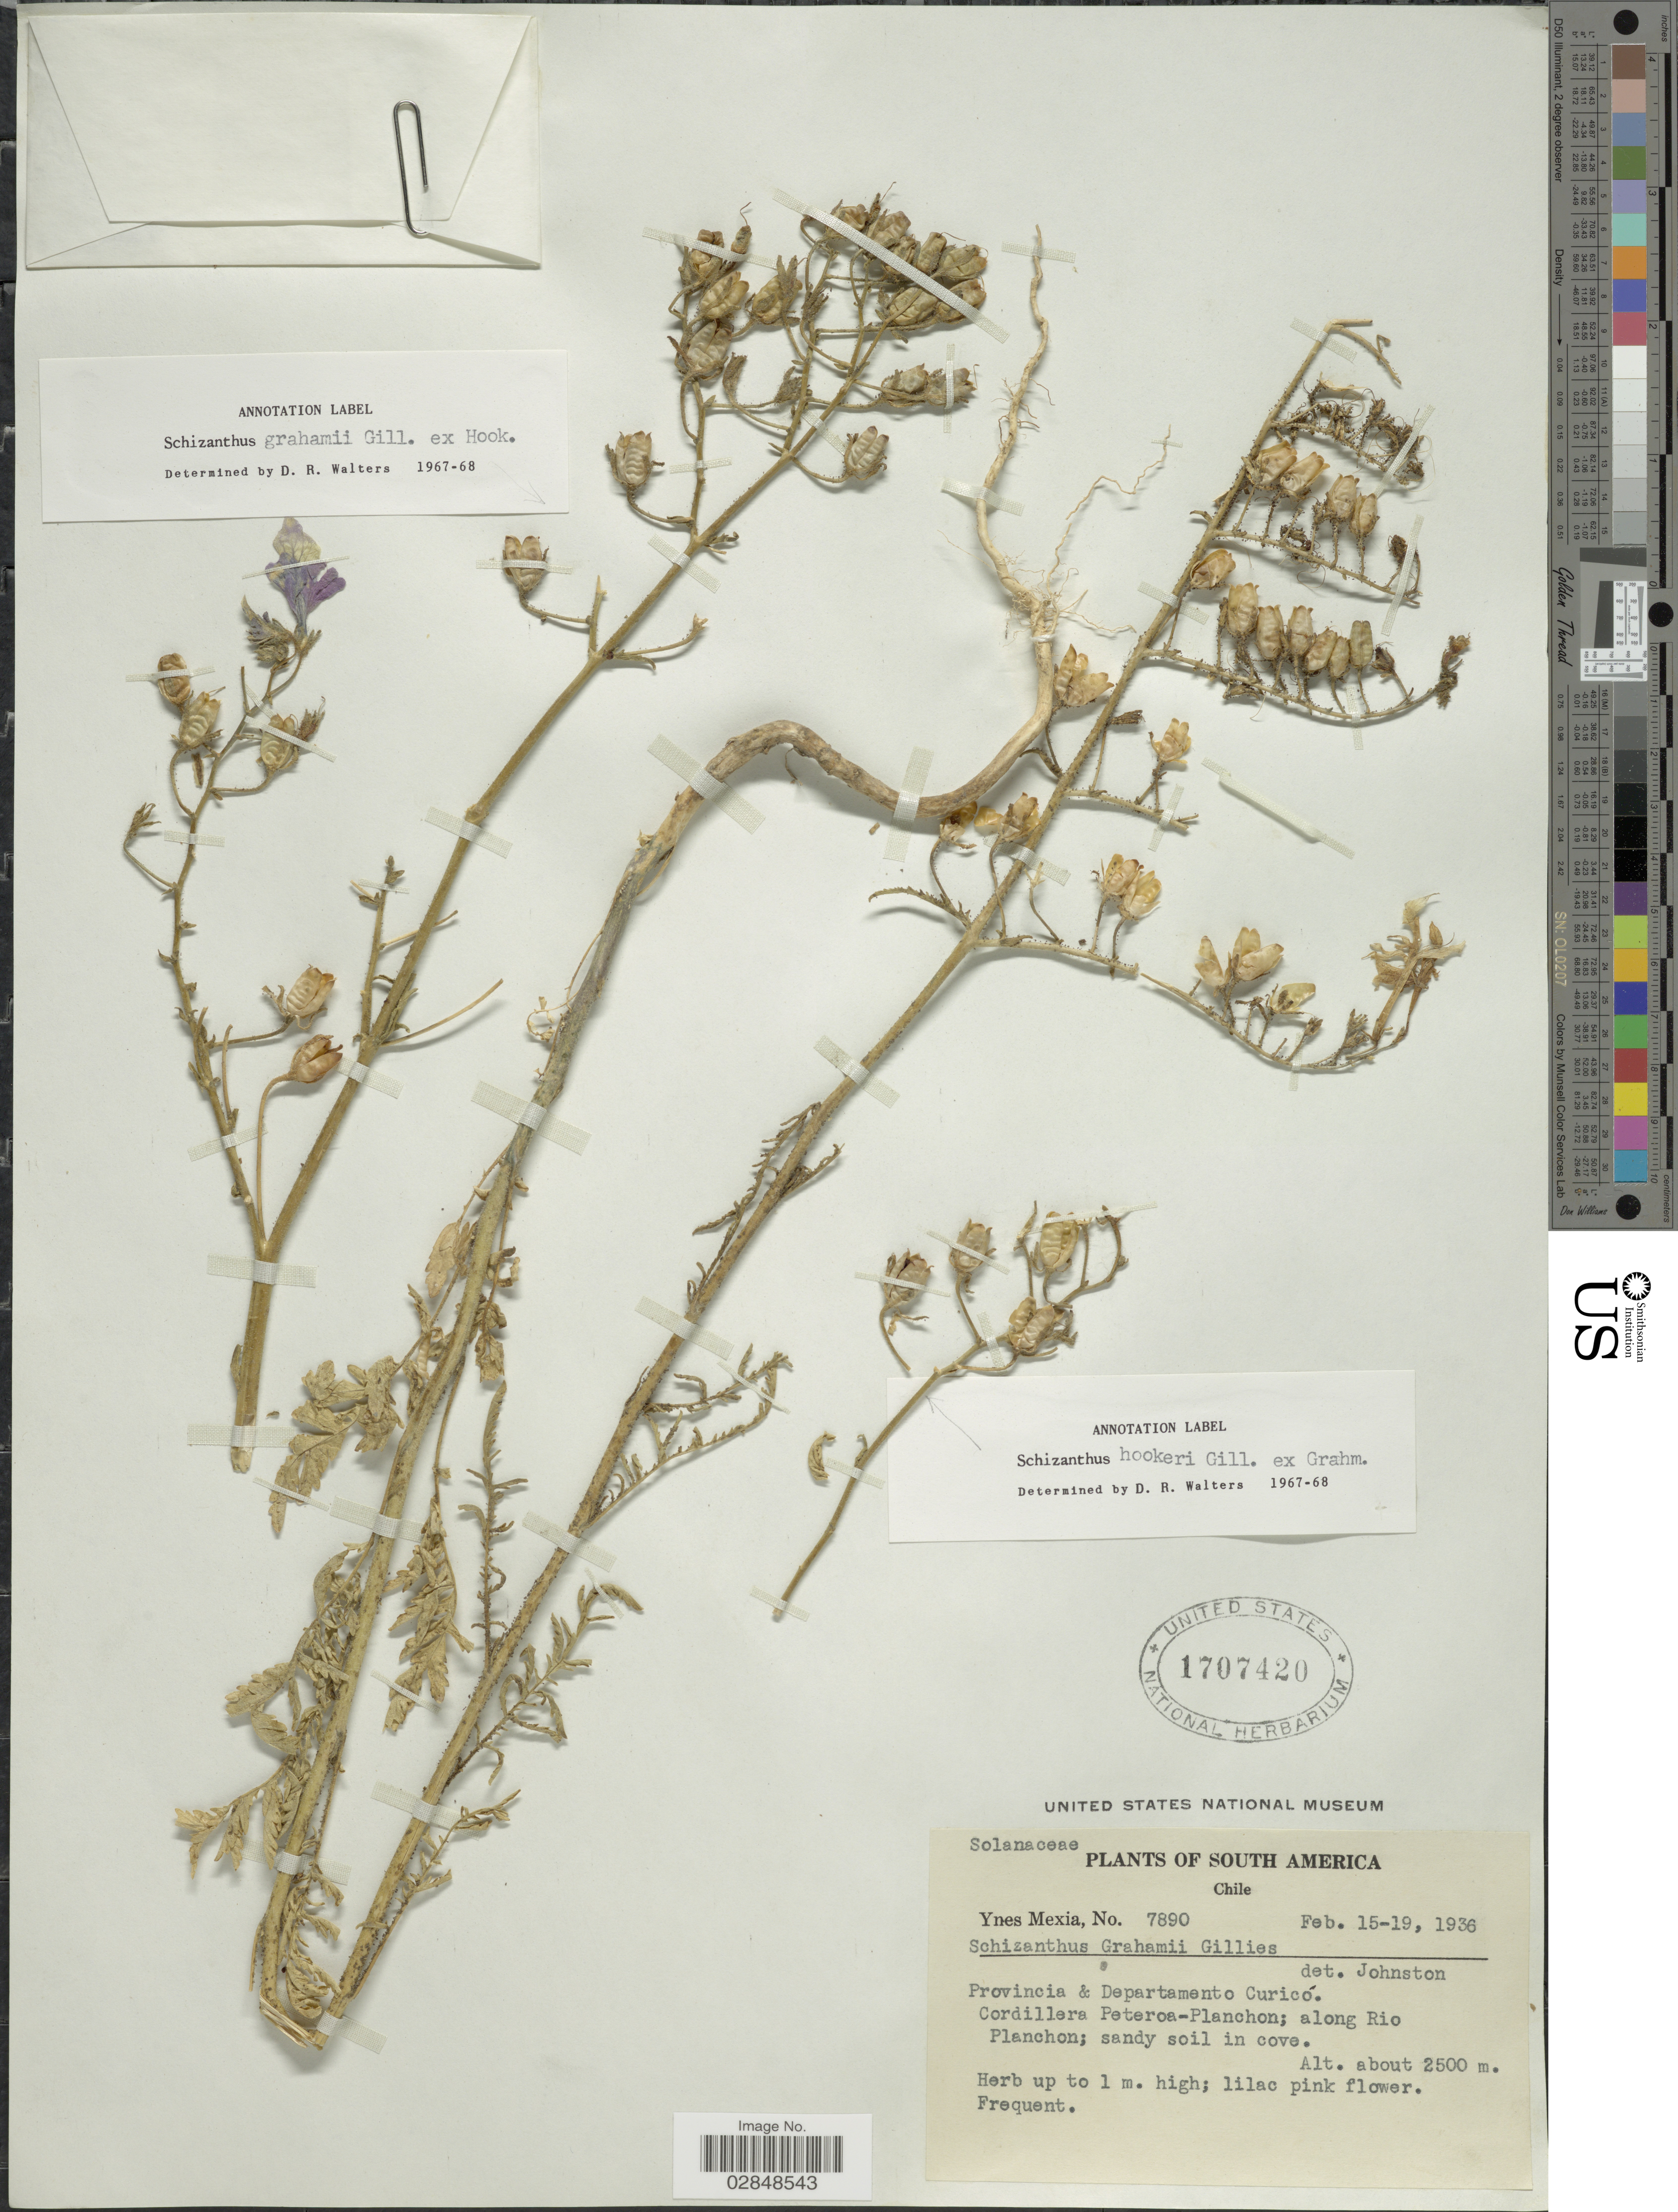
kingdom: Plantae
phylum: Tracheophyta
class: Magnoliopsida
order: Solanales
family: Solanaceae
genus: Schizanthus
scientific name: Schizanthus grahamii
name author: Gillies ex Hook.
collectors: Y. Mexia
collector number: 7890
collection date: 1936-02-15/1936-02-19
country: Chile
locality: Provincia & Departamento Curicó. Cordillera Peteroa-Planchon; along Rio Planchon.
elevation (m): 2500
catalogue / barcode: US 1707420